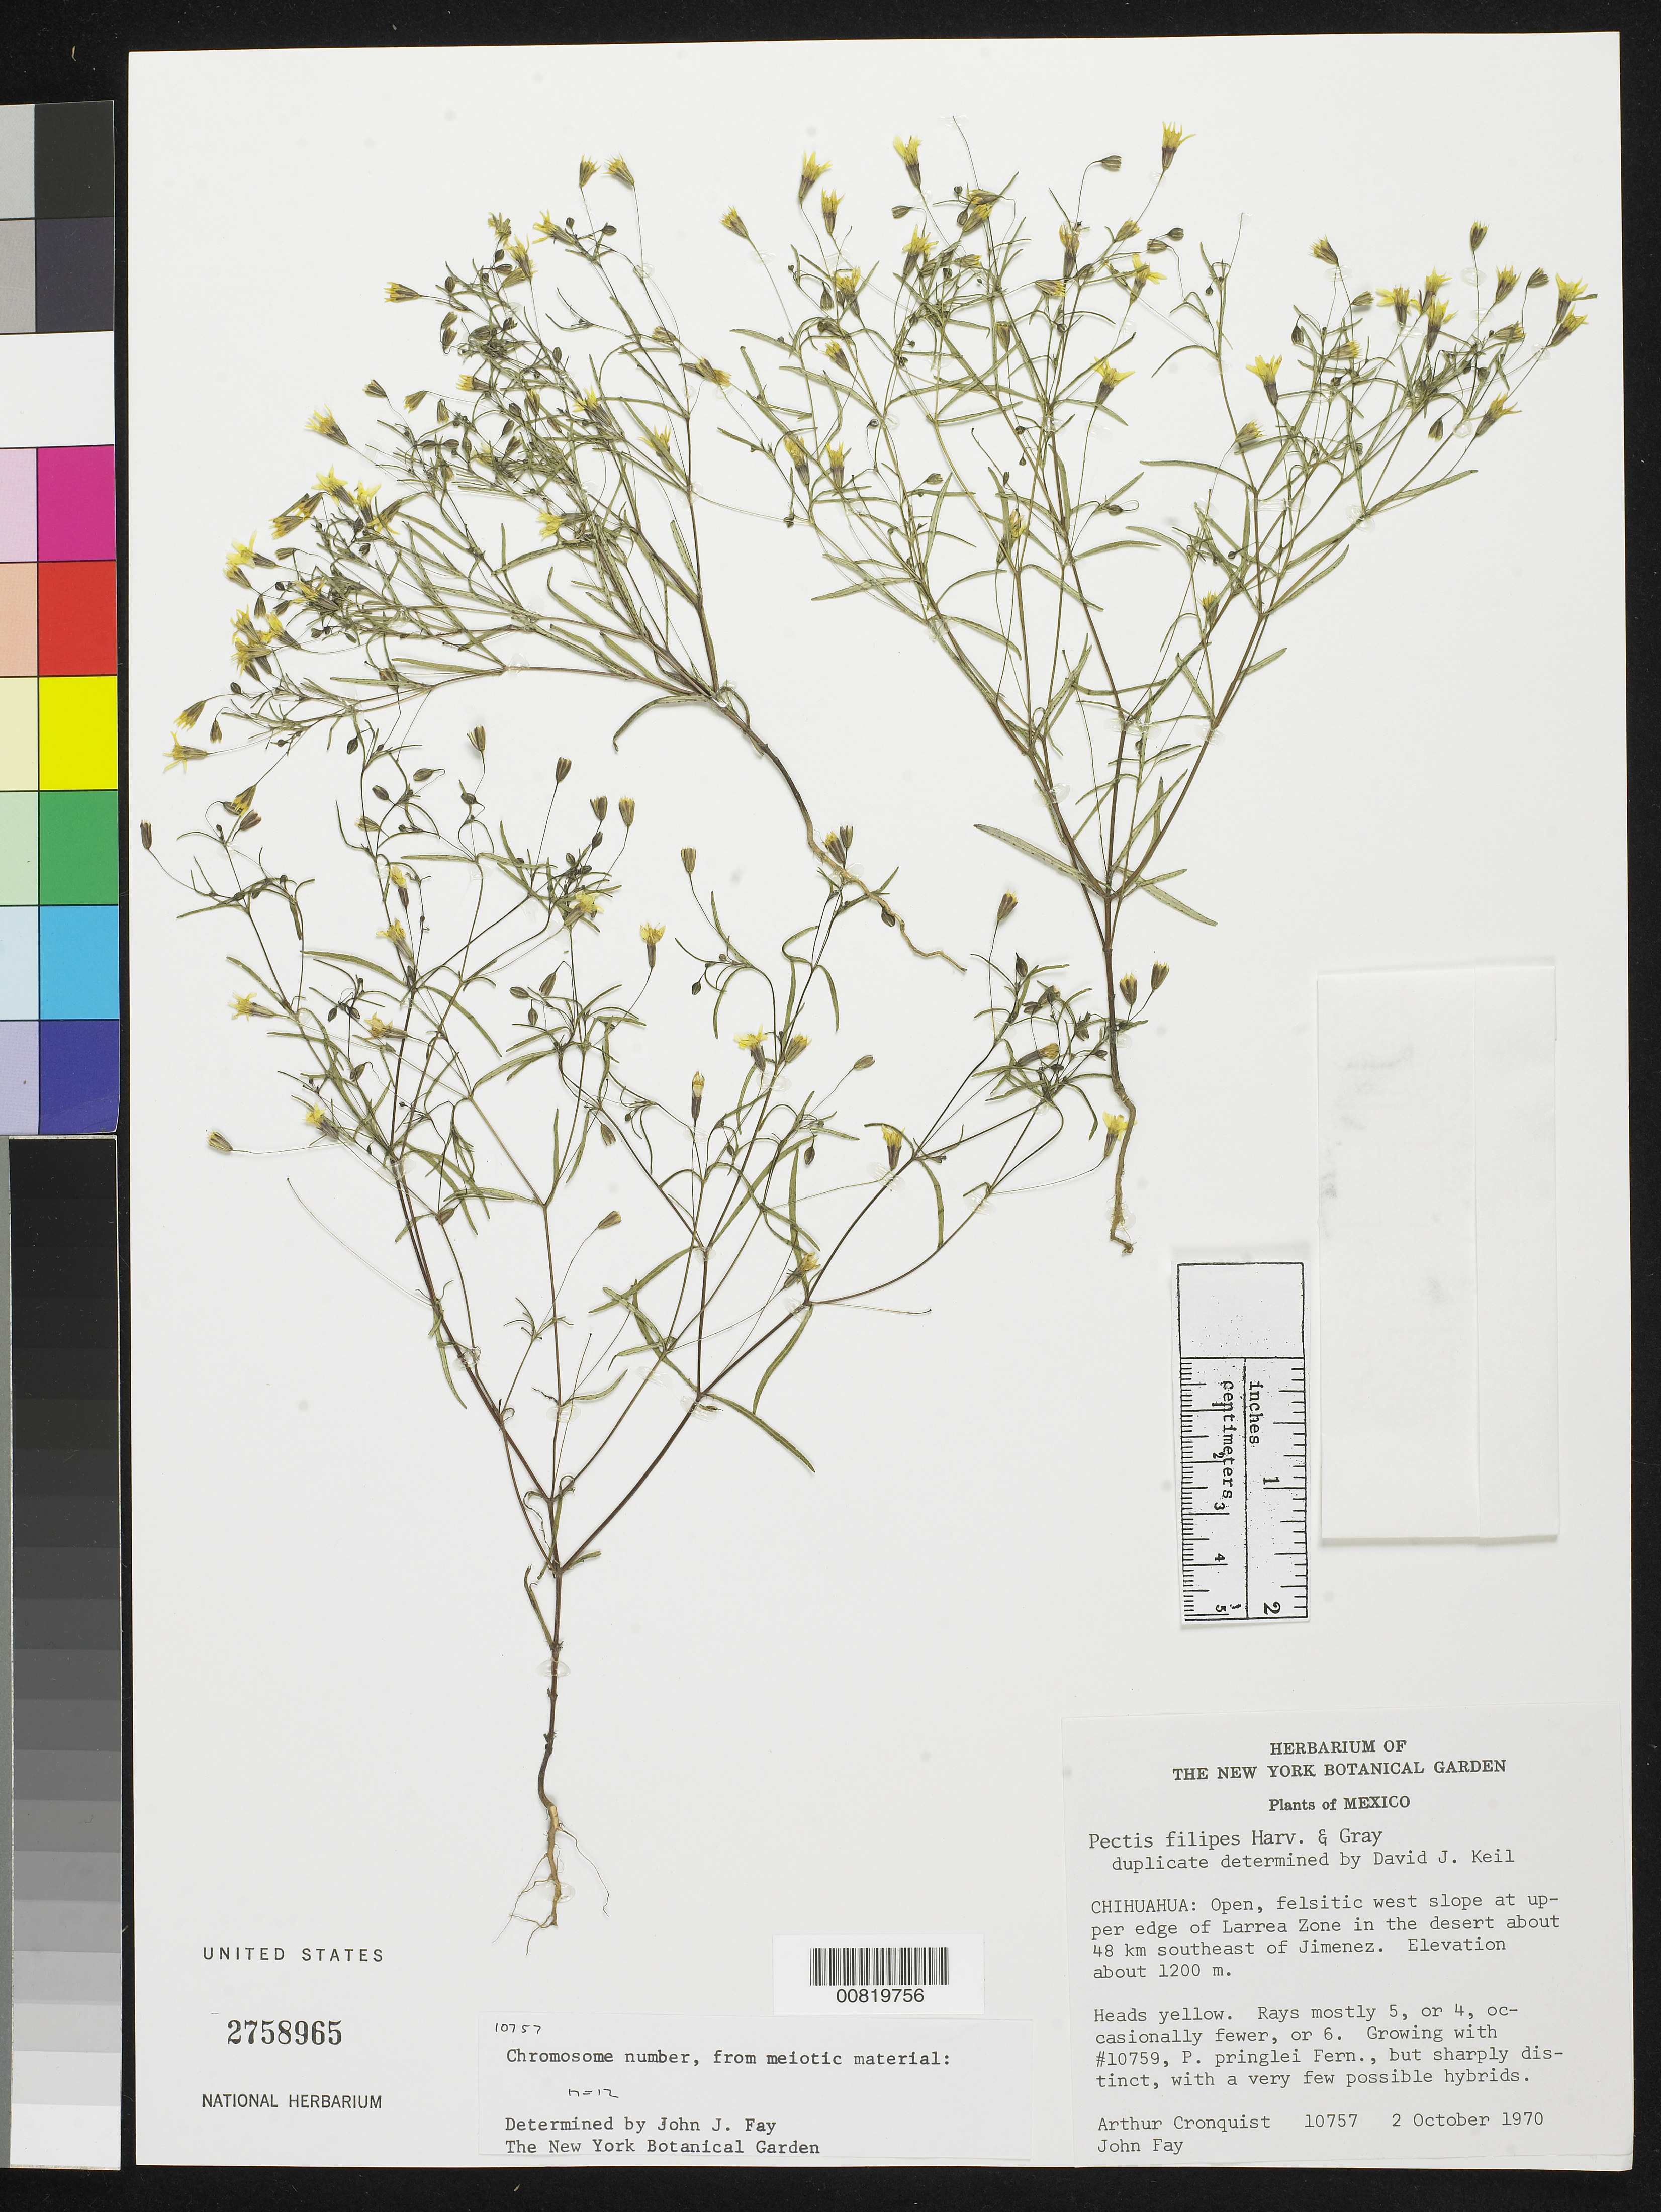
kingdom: Plantae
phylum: Tracheophyta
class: Magnoliopsida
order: Asterales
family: Asteraceae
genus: Pectis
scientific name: Pectis filipes var. subnuda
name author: Fernald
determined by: Hansen, D. R.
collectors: A. J. Cronquist & J. Fay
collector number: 10757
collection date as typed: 02 Oct 1970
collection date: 1970-10-02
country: Mexico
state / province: Chihuahua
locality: About 48 km. southeast of Jiménez.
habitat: Open, felsitic west slope at upper edge of Larrea Zone in the desert.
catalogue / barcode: US 2758965